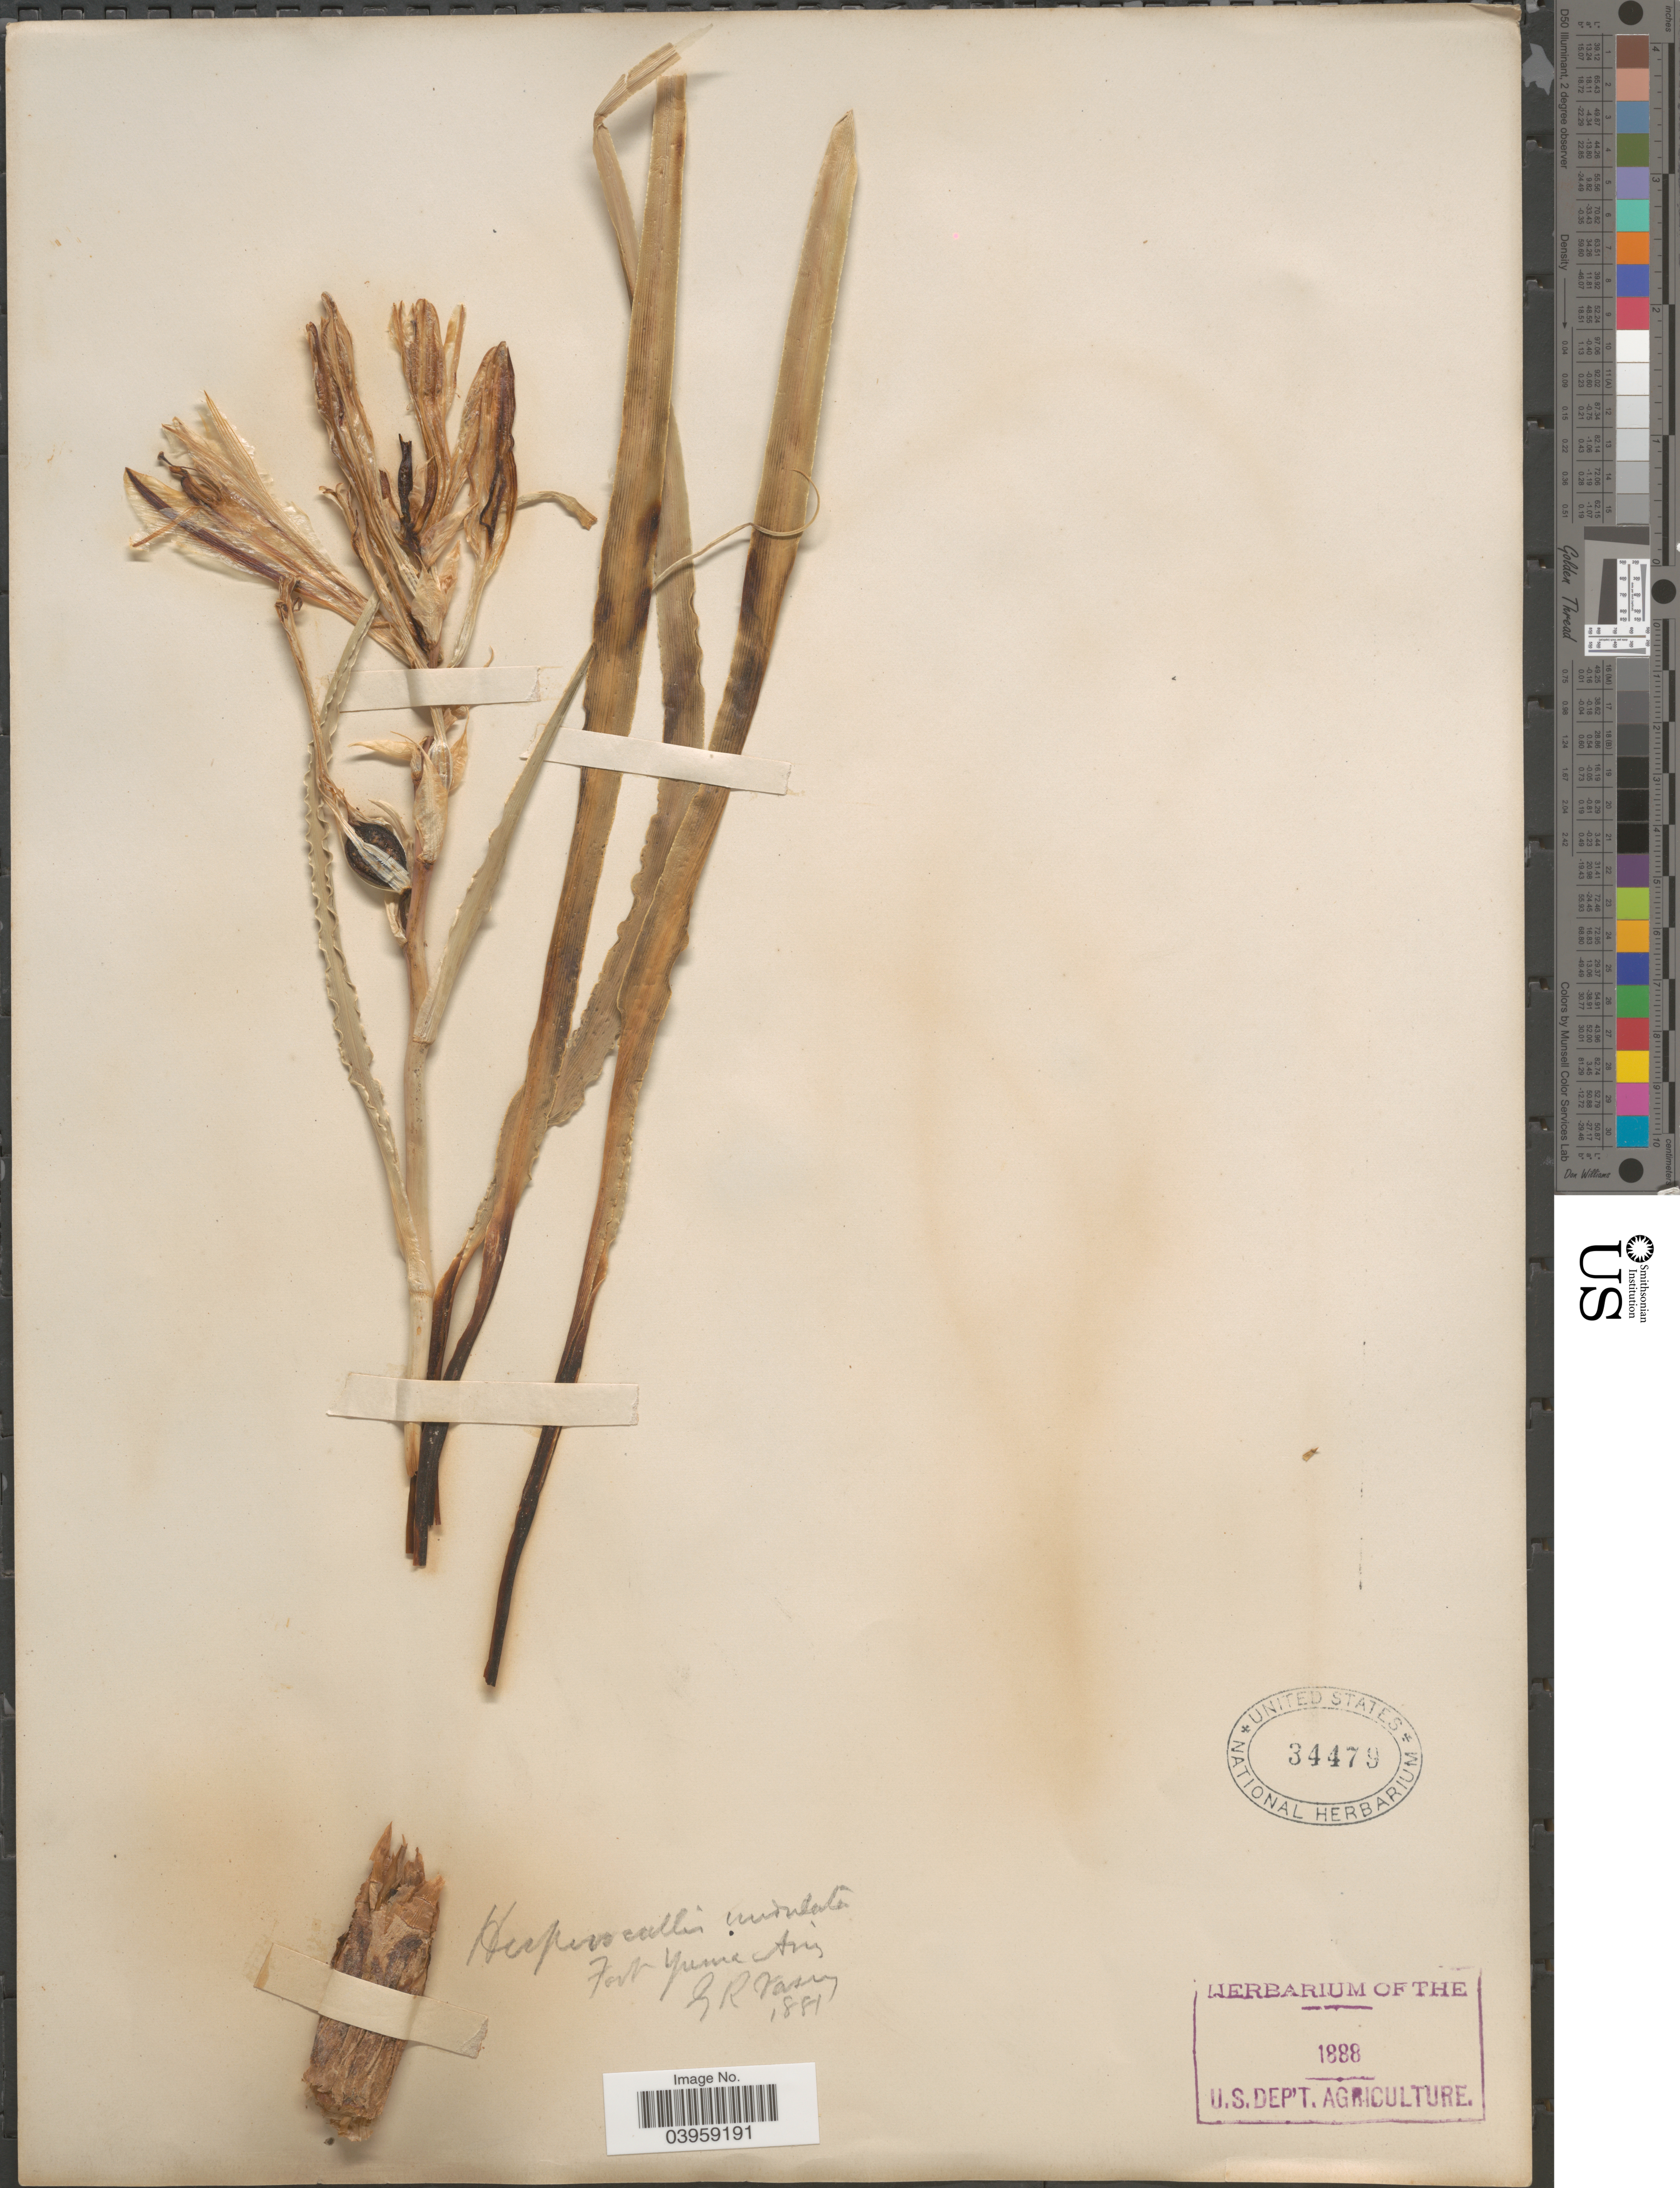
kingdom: Plantae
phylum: Tracheophyta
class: Liliopsida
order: Asparagales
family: Asparagaceae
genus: Hesperocallis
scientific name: Hesperocallis undulata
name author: A. Gray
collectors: G. R. Vasey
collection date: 1881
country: United States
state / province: Arizona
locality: Fort Yuma.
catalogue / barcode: US 34479